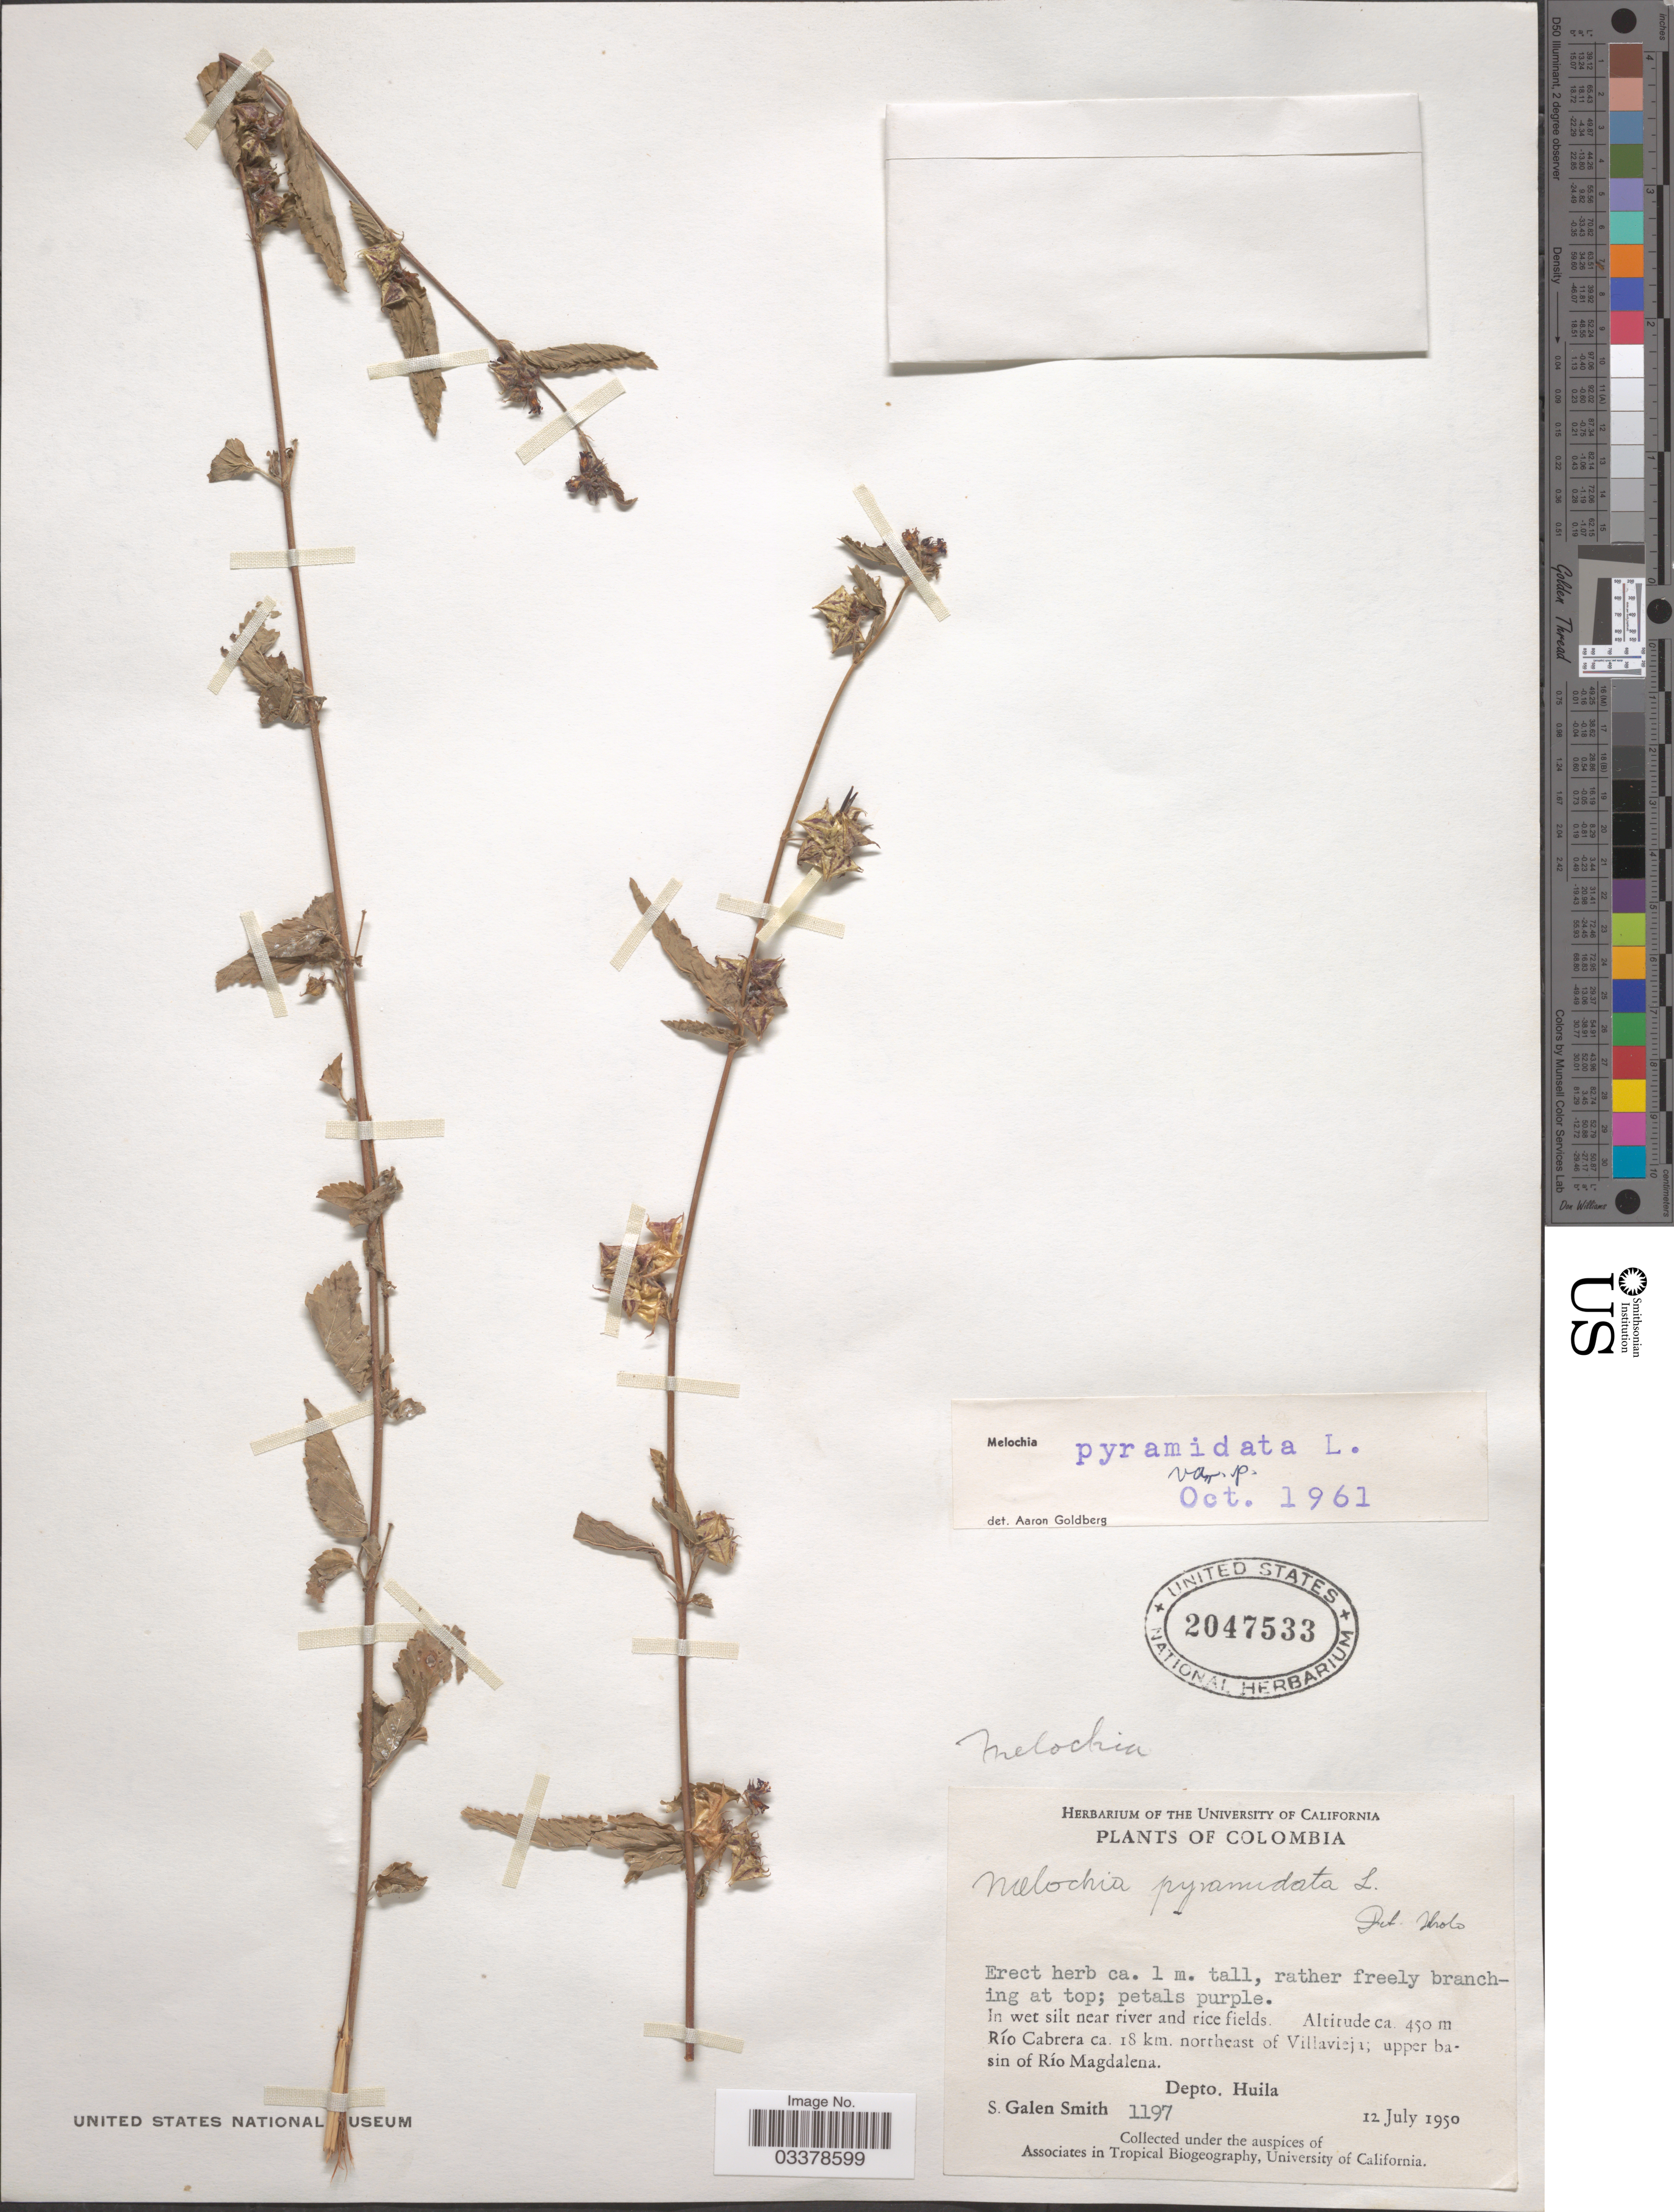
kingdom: Plantae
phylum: Tracheophyta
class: Magnoliopsida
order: Malvales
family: Malvaceae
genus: Melochia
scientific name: Melochia pyramidata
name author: L.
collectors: S. G. Smith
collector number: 1197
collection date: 1950-07-12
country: Colombia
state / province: Huila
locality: In wet silt near river and rice fields. Río Cabrera ca. 18 km. northeast of Villavieja; upper basin of Río Magdalena. Depto. Huila.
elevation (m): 450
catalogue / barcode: US 2047533